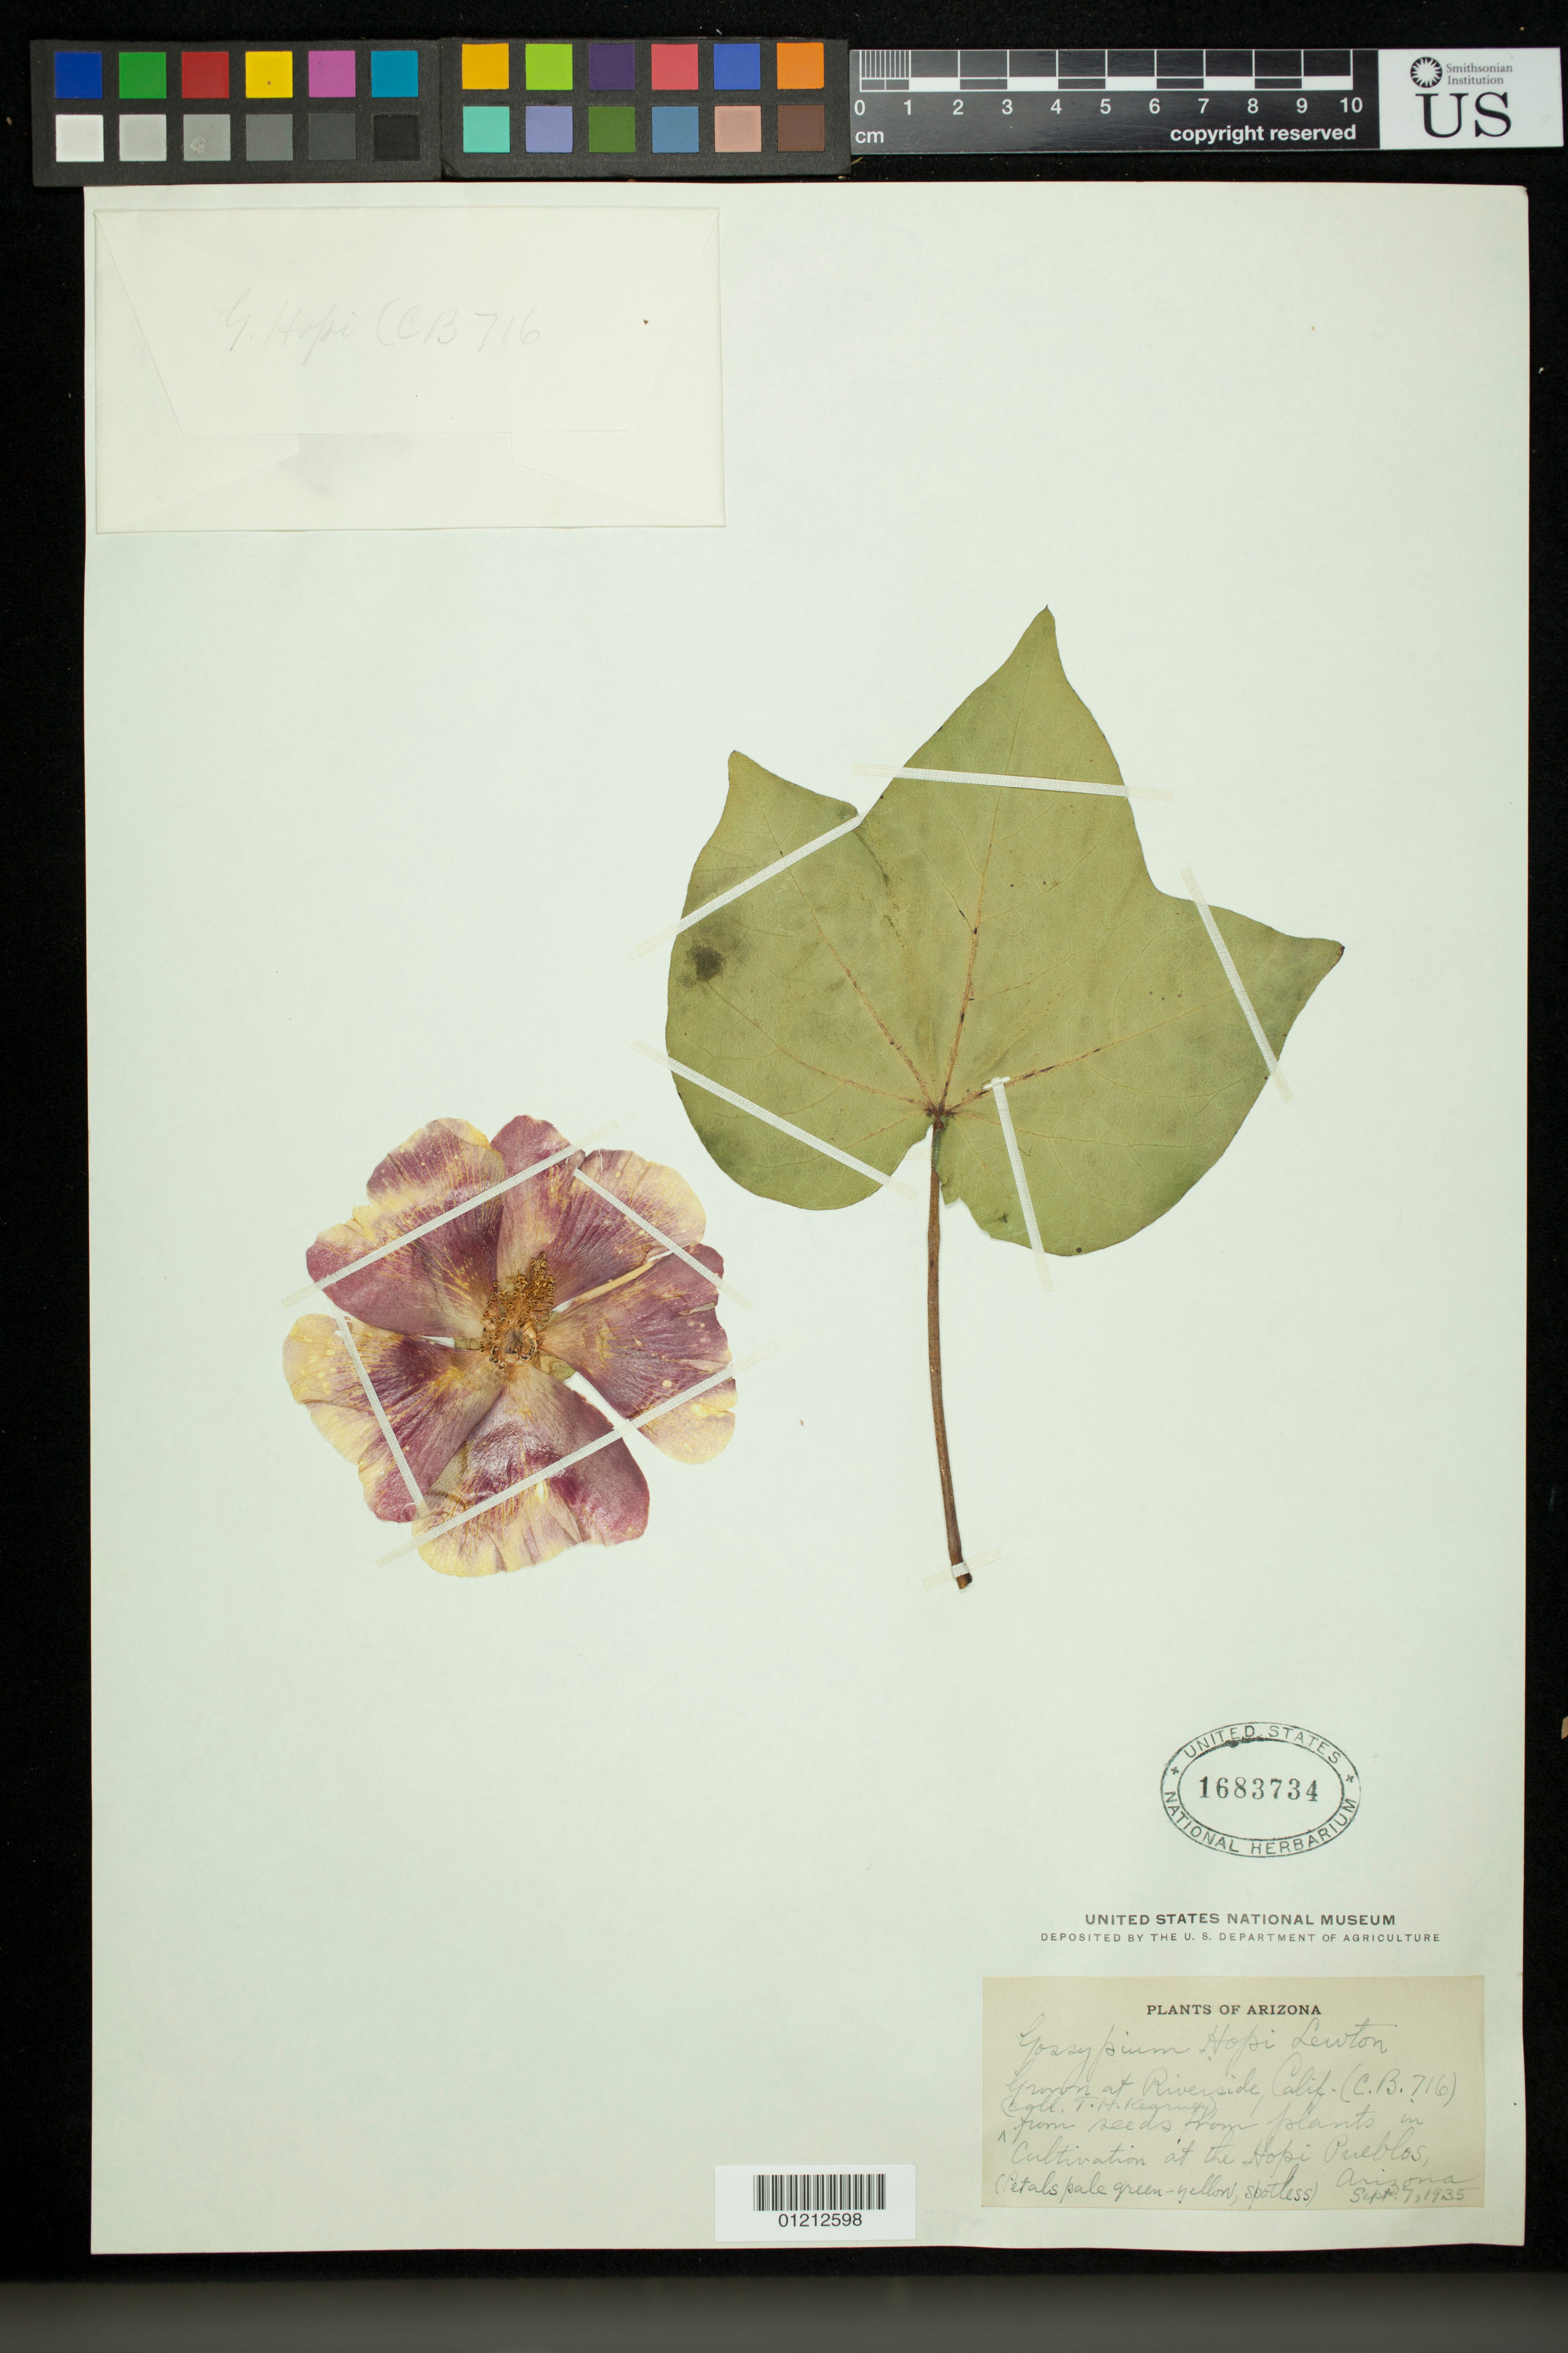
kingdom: Plantae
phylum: Tracheophyta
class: Magnoliopsida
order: Malvales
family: Malvaceae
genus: Gossypium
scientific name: Gossypium hirsutum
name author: L.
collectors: T. H. Kearney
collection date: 1935-09-07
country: United States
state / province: California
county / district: Riverside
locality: Riverside, CA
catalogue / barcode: US 1683734